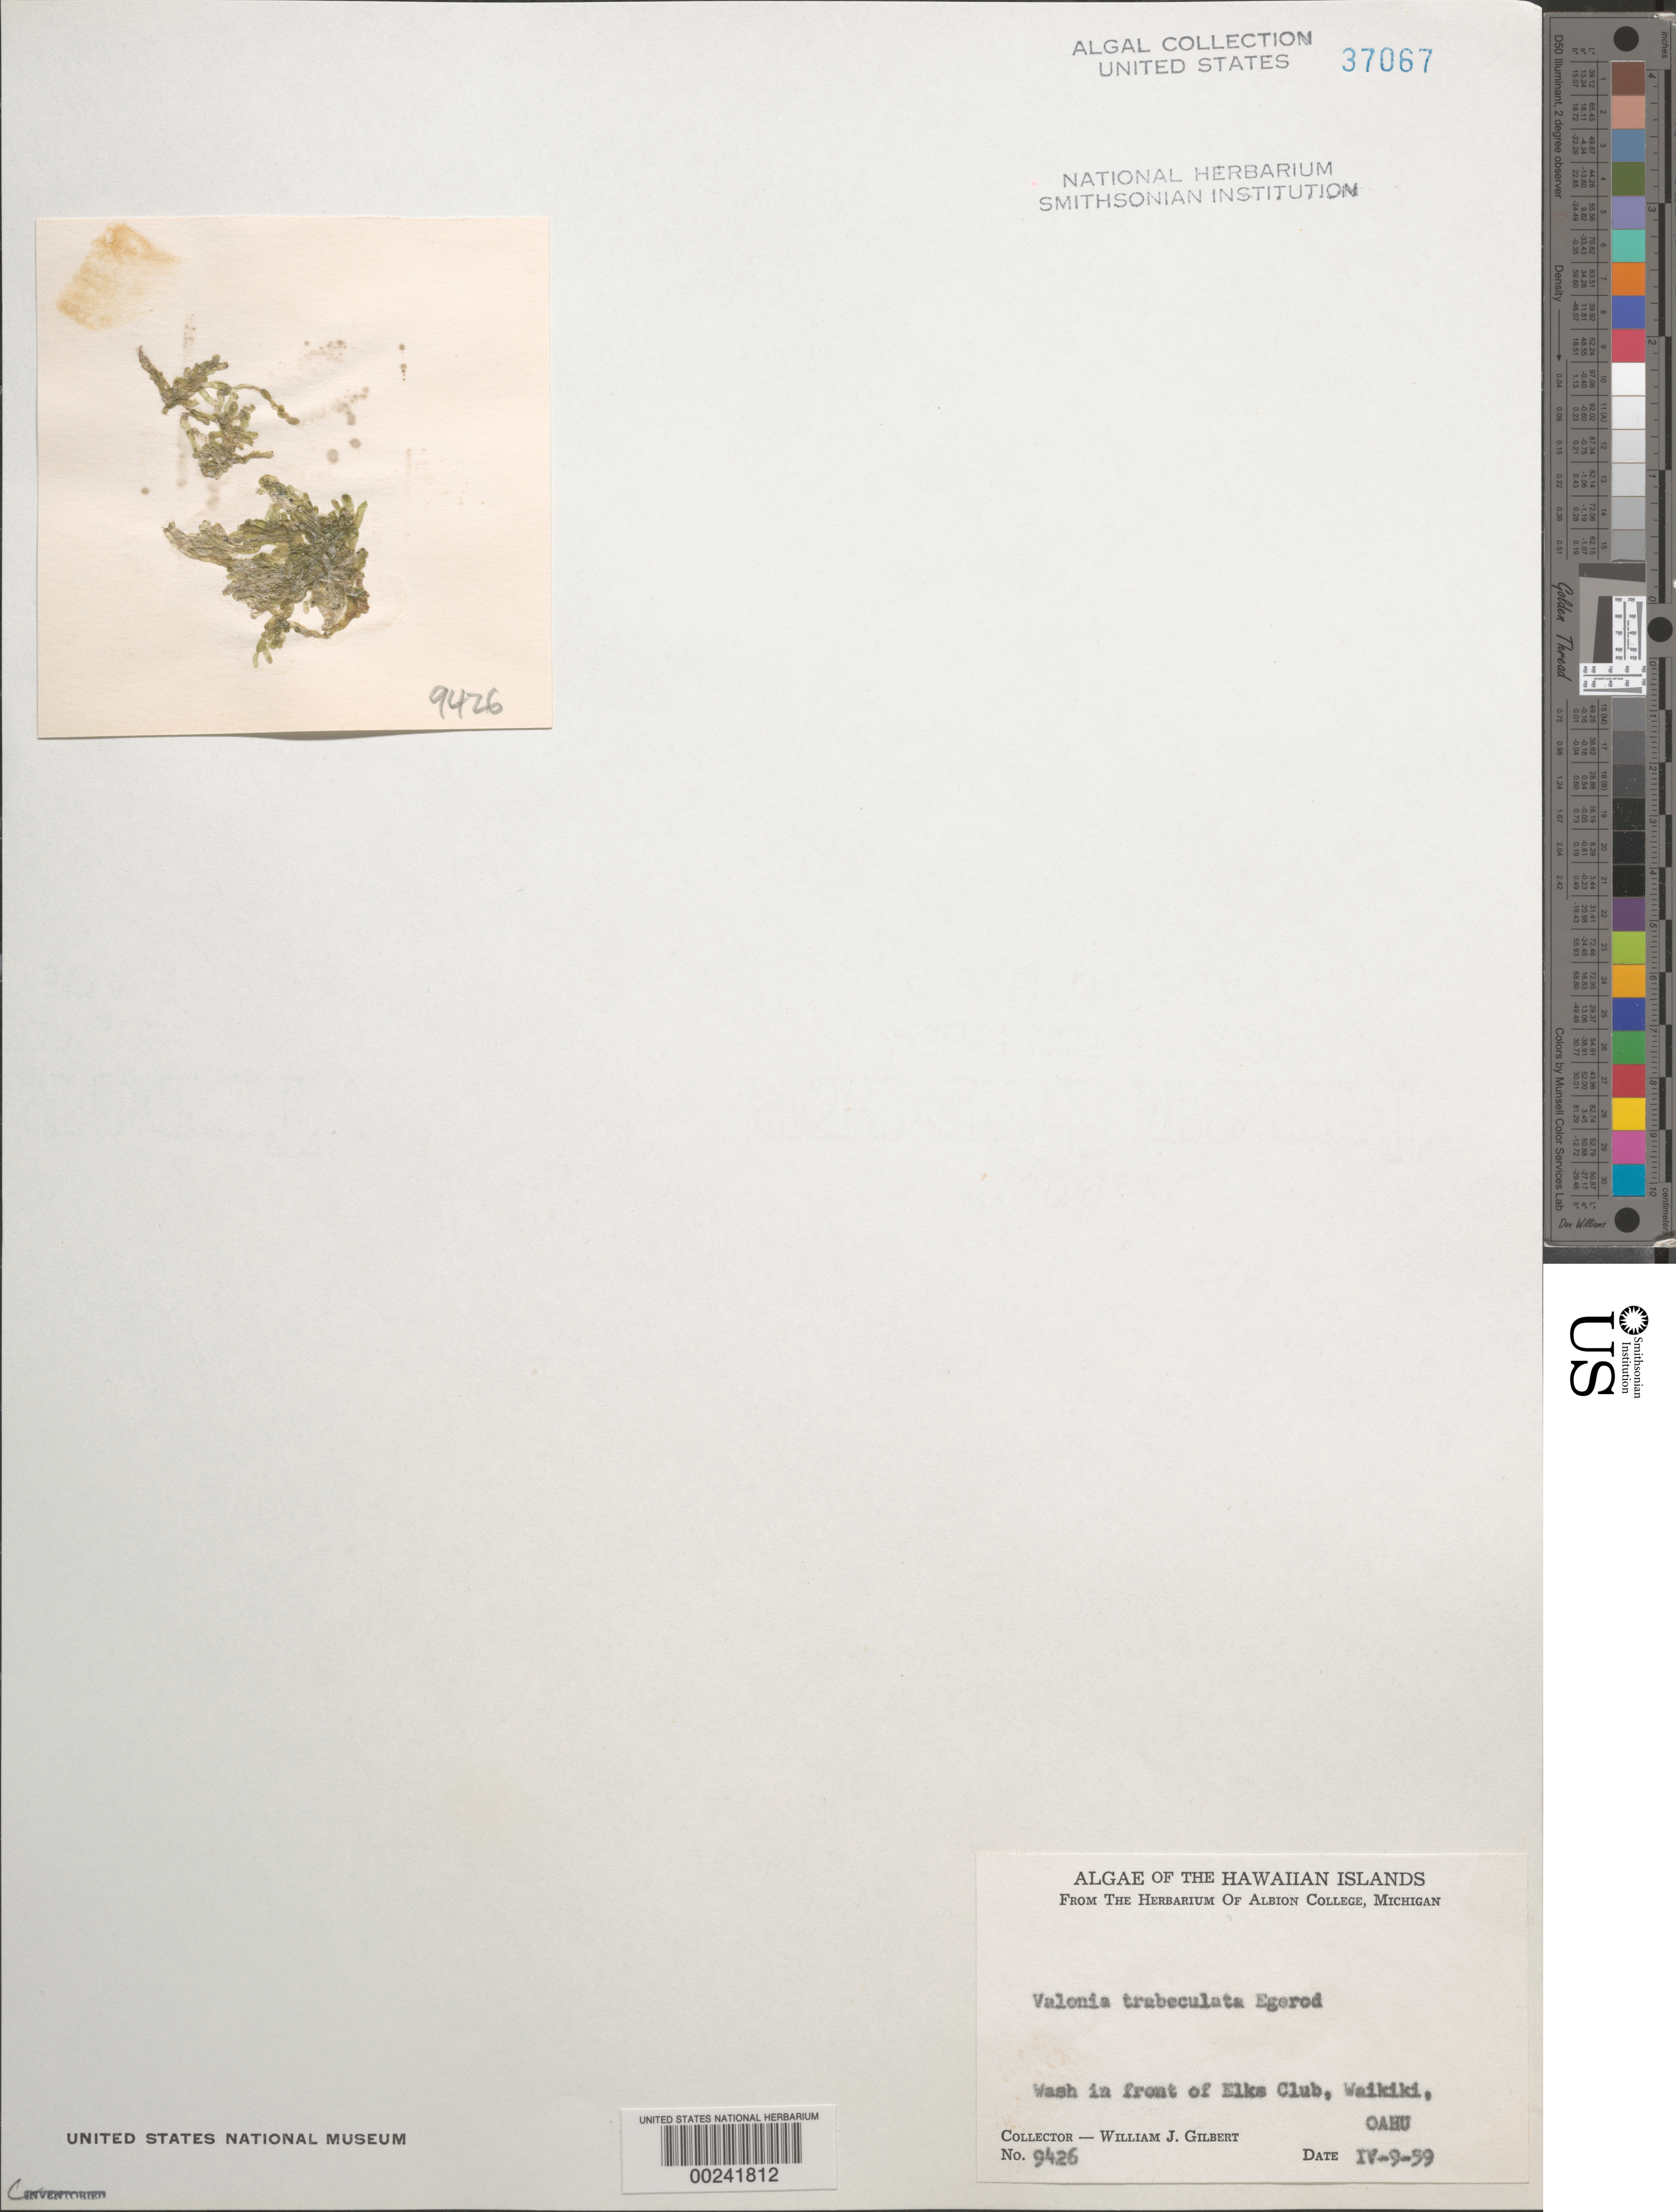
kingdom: Plantae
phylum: Chlorophyta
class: Ulvophyceae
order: Siphonocladales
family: Valoniaceae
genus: Valonia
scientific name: Valonia trabeculata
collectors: W. J. Gilbert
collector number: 9426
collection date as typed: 09 Apr 1959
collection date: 1959-04-09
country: United States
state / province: Hawaii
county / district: Honolulu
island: Oahu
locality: Waikiki, Elks Club shore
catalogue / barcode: US 37067